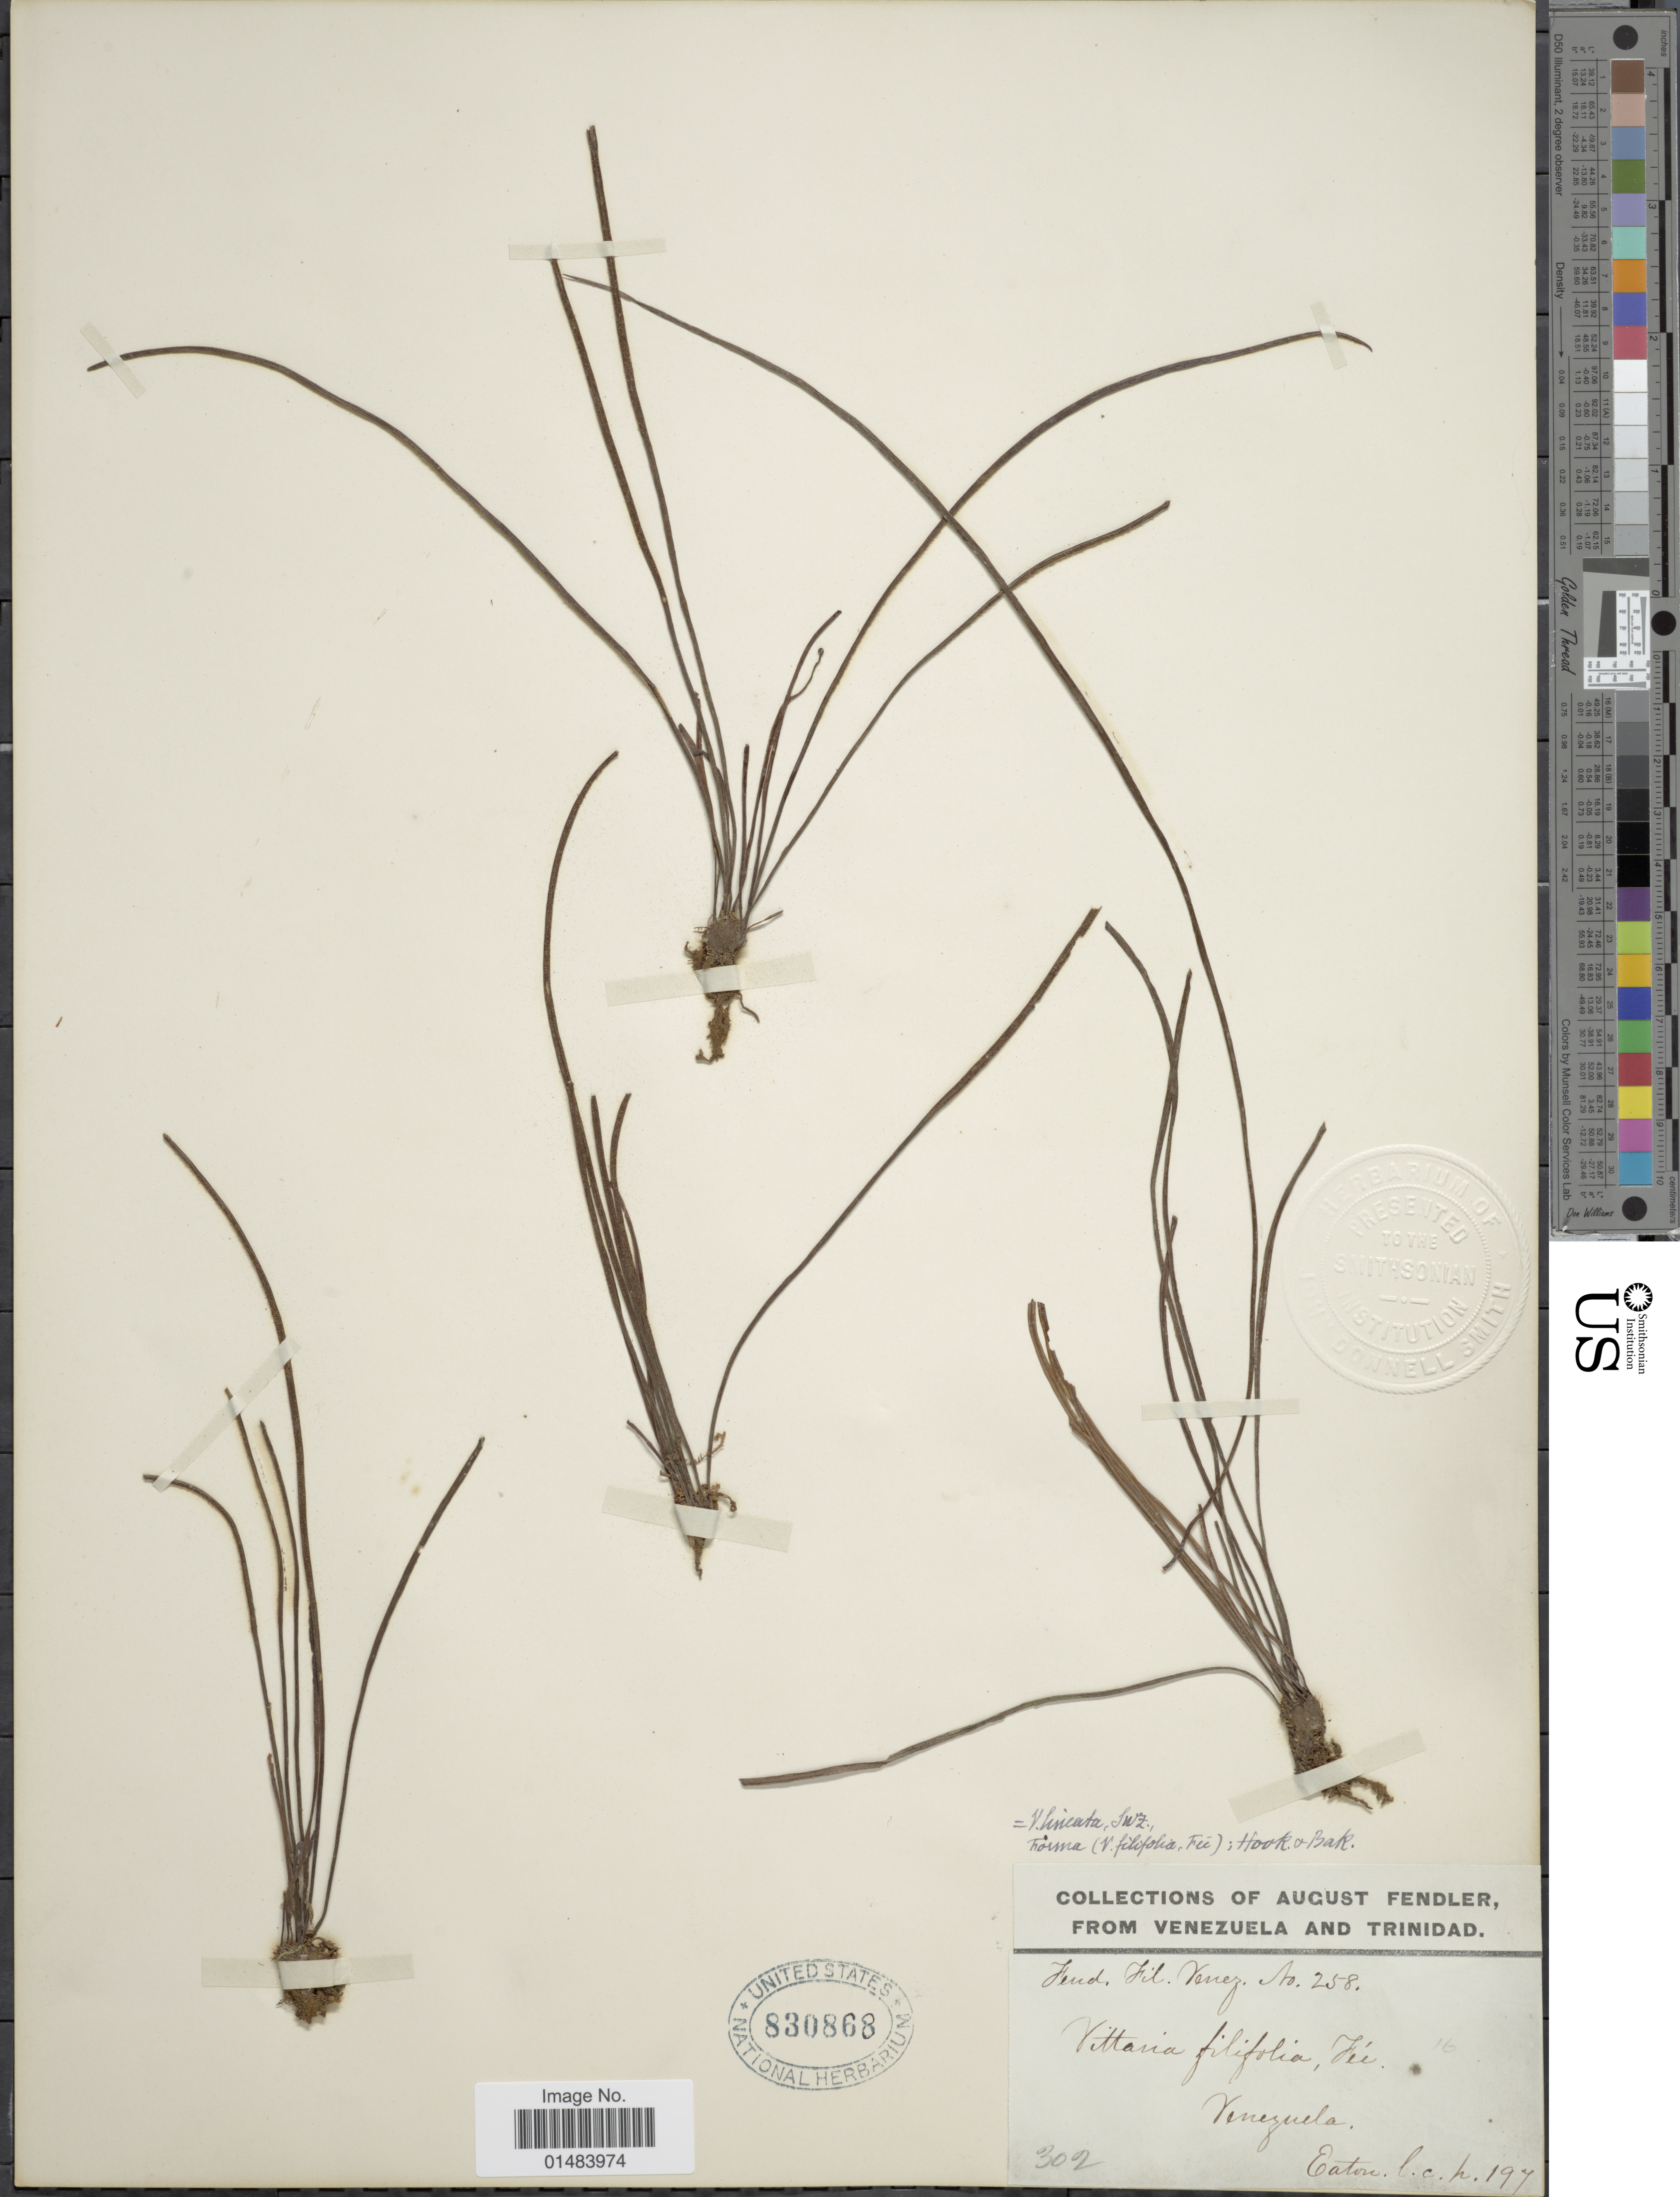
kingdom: Plantae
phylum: Tracheophyta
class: Polypodiopsida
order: Polypodiales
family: Pteridaceae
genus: Vittaria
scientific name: Vittaria graminifolia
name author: Kaulf.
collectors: A. Fendler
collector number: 258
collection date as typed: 197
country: Venezuela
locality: Venezuela and Trinidad.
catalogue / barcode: US 830868